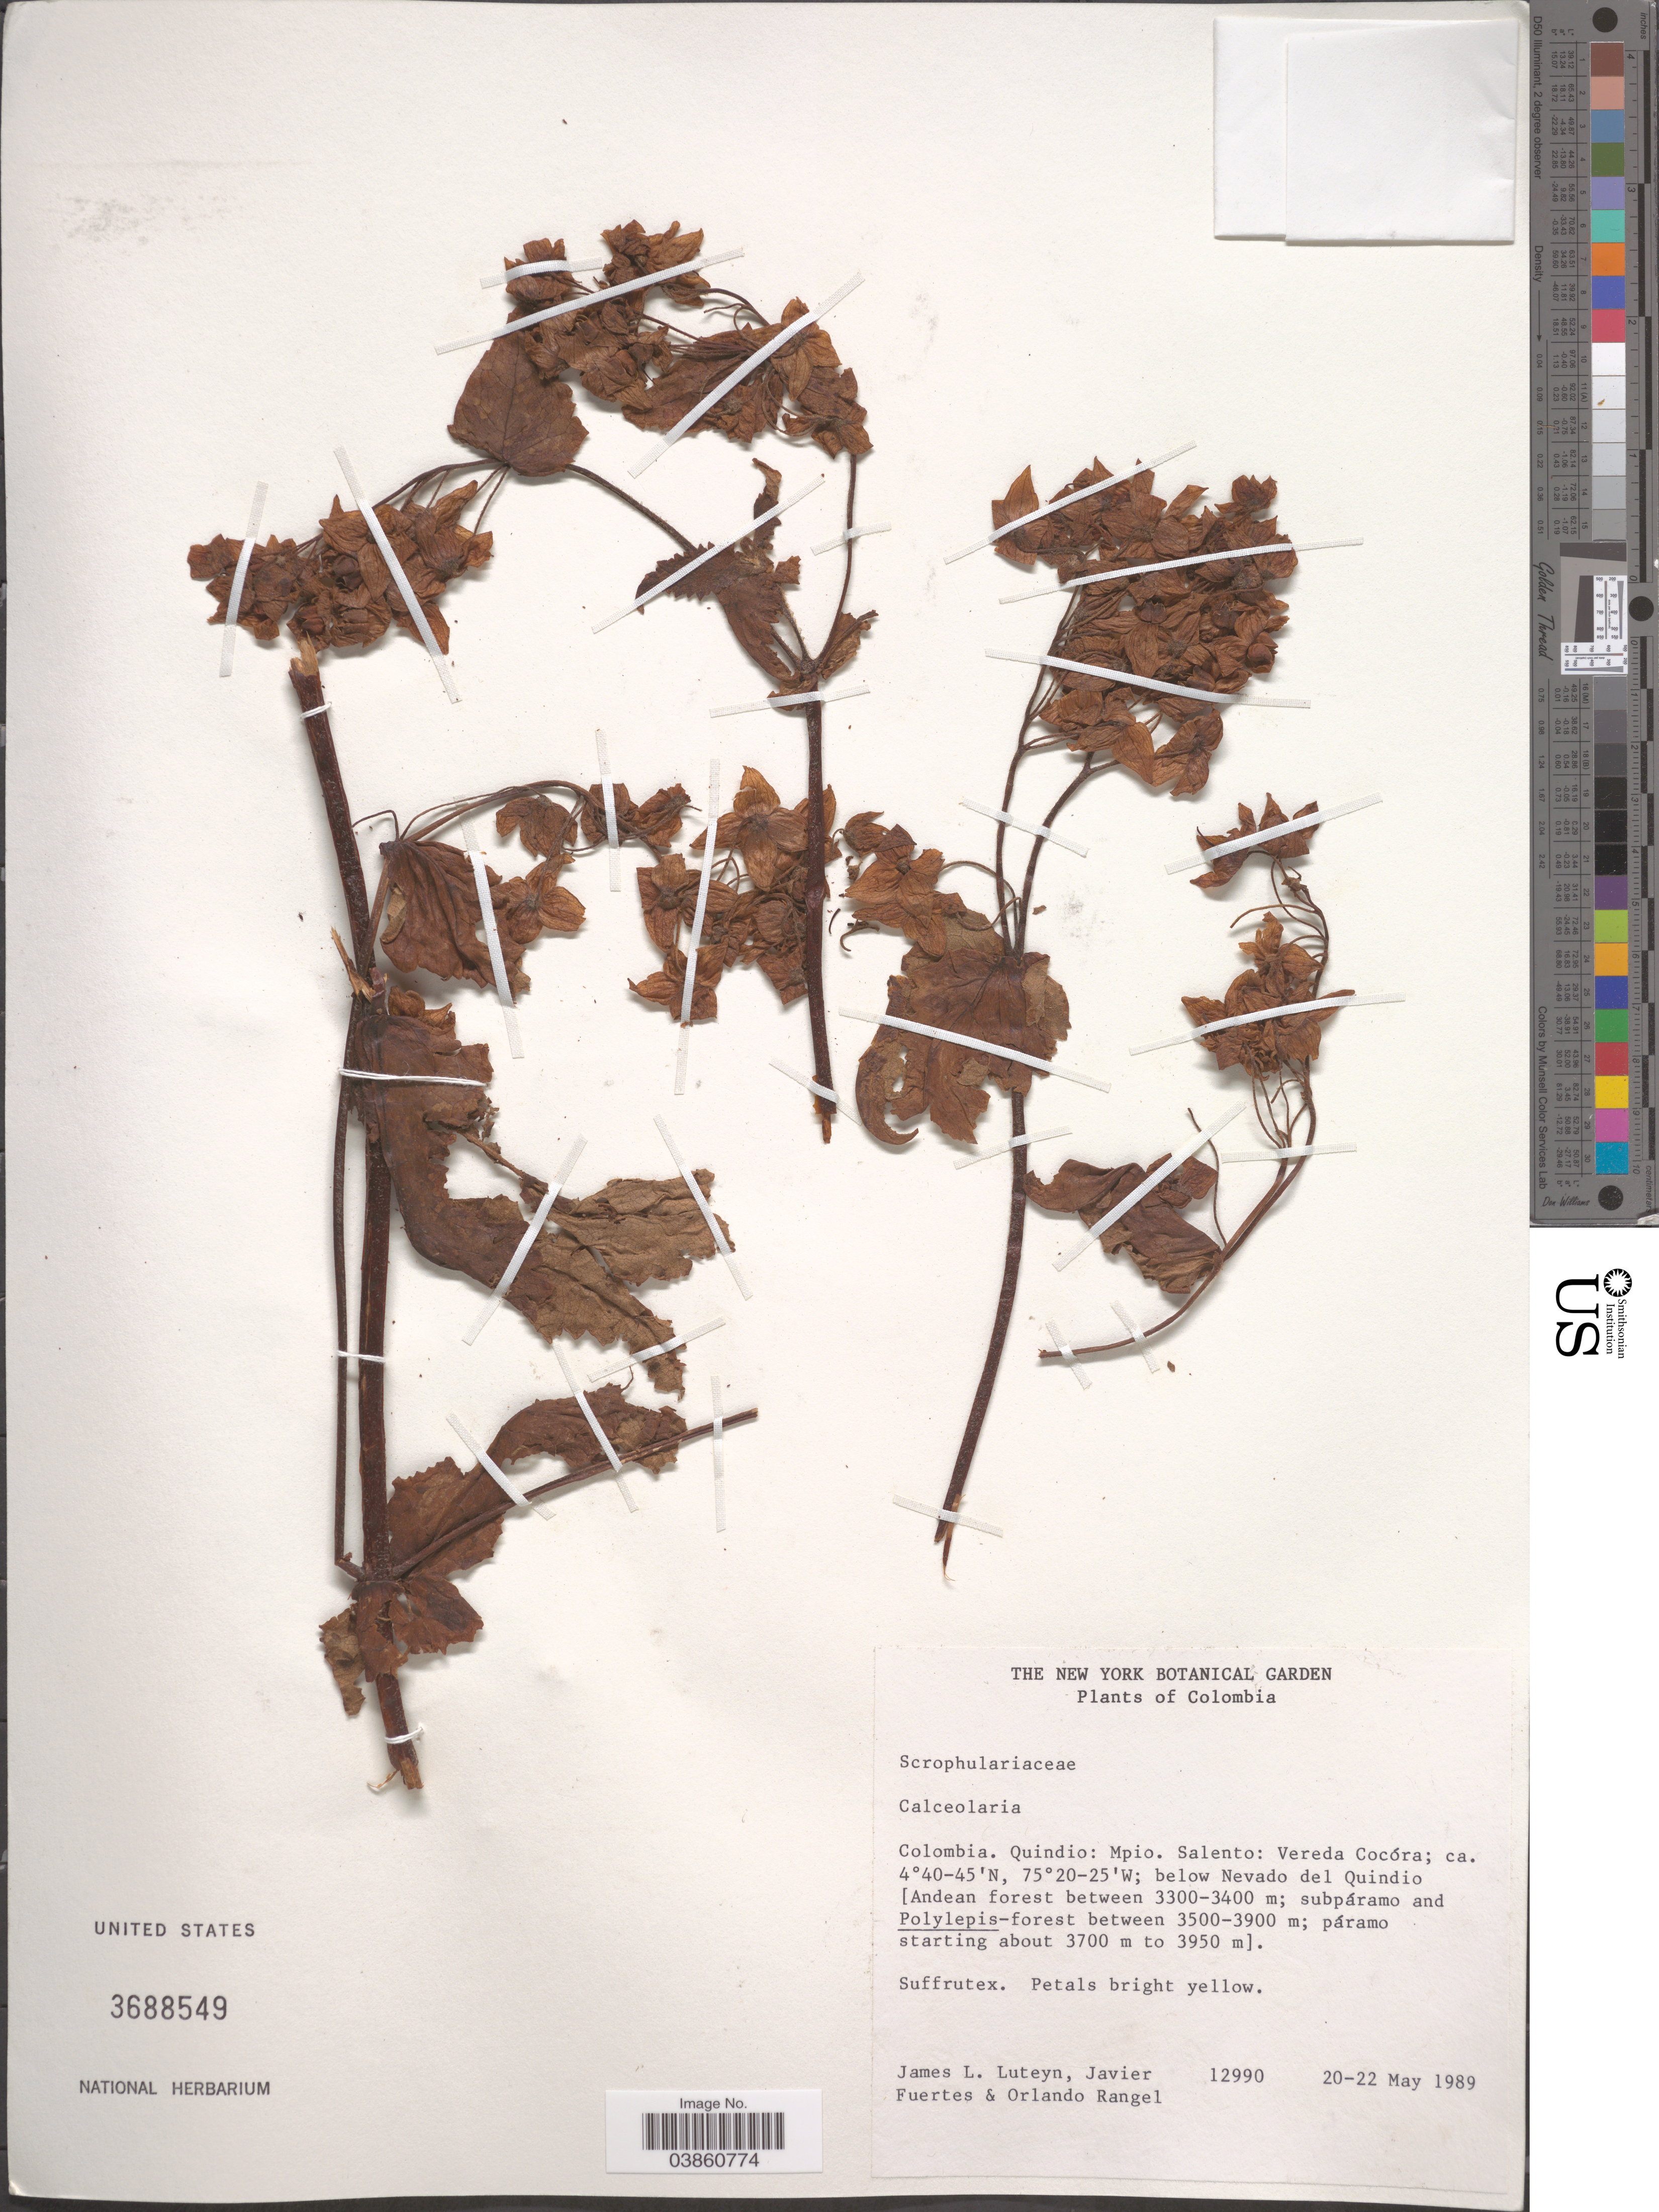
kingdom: Plantae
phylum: Tracheophyta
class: Magnoliopsida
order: Lamiales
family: Calceolariaceae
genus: Calceolaria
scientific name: Calceolaria sp.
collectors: J. L. Luteyn, J. Fuertes & O. Rangel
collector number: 12990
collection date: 1989-05-20/1989-05-22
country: Colombia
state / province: Quindío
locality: Mpio. Salento: Vereda Cocóra; below Nevado del Quindio [Andean forest].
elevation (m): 3300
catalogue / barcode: US 3688549